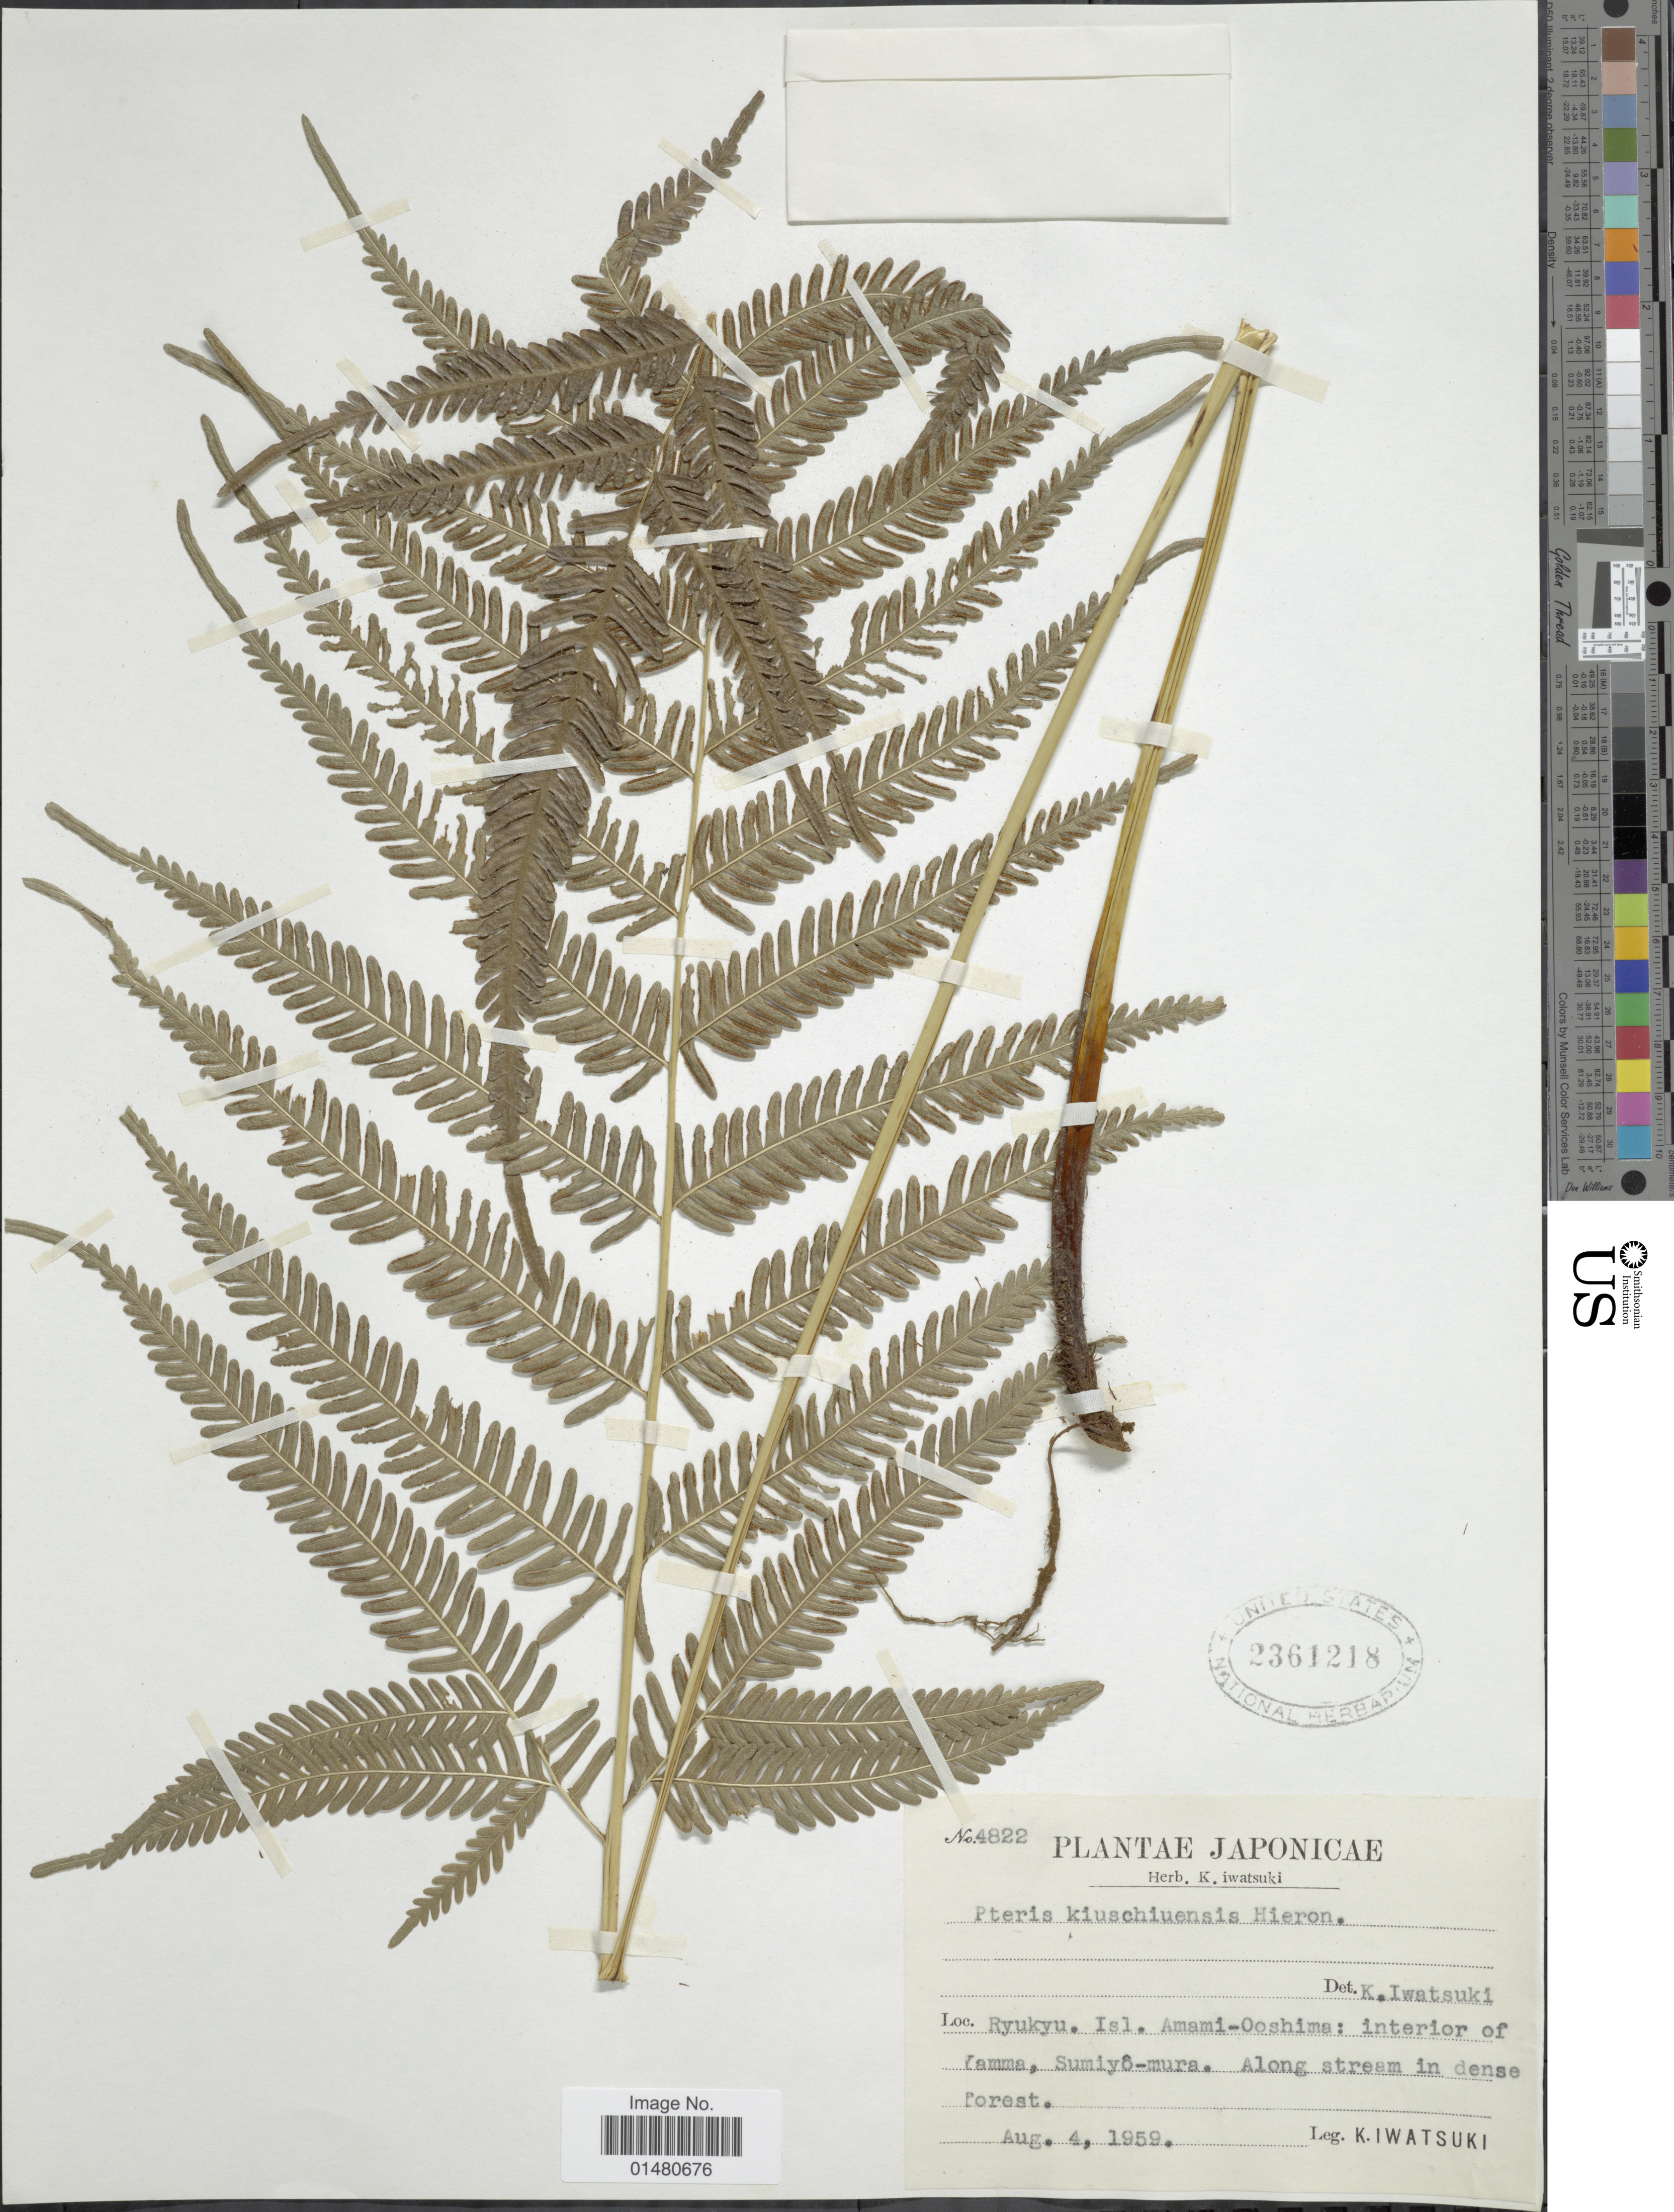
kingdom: Plantae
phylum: Tracheophyta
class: Polypodiopsida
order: Polypodiales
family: Pteridaceae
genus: Pteris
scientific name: Pteris kiuschiuensis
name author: Hieron.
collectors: K. Iwatsuki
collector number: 4822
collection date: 1959-08-04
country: Japan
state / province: Kagosima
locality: Ryukyu Isl. Amami-Ooshima: interior of Yamma, Sumiyô-mura. Along stream in dense forest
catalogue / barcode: US 2361218